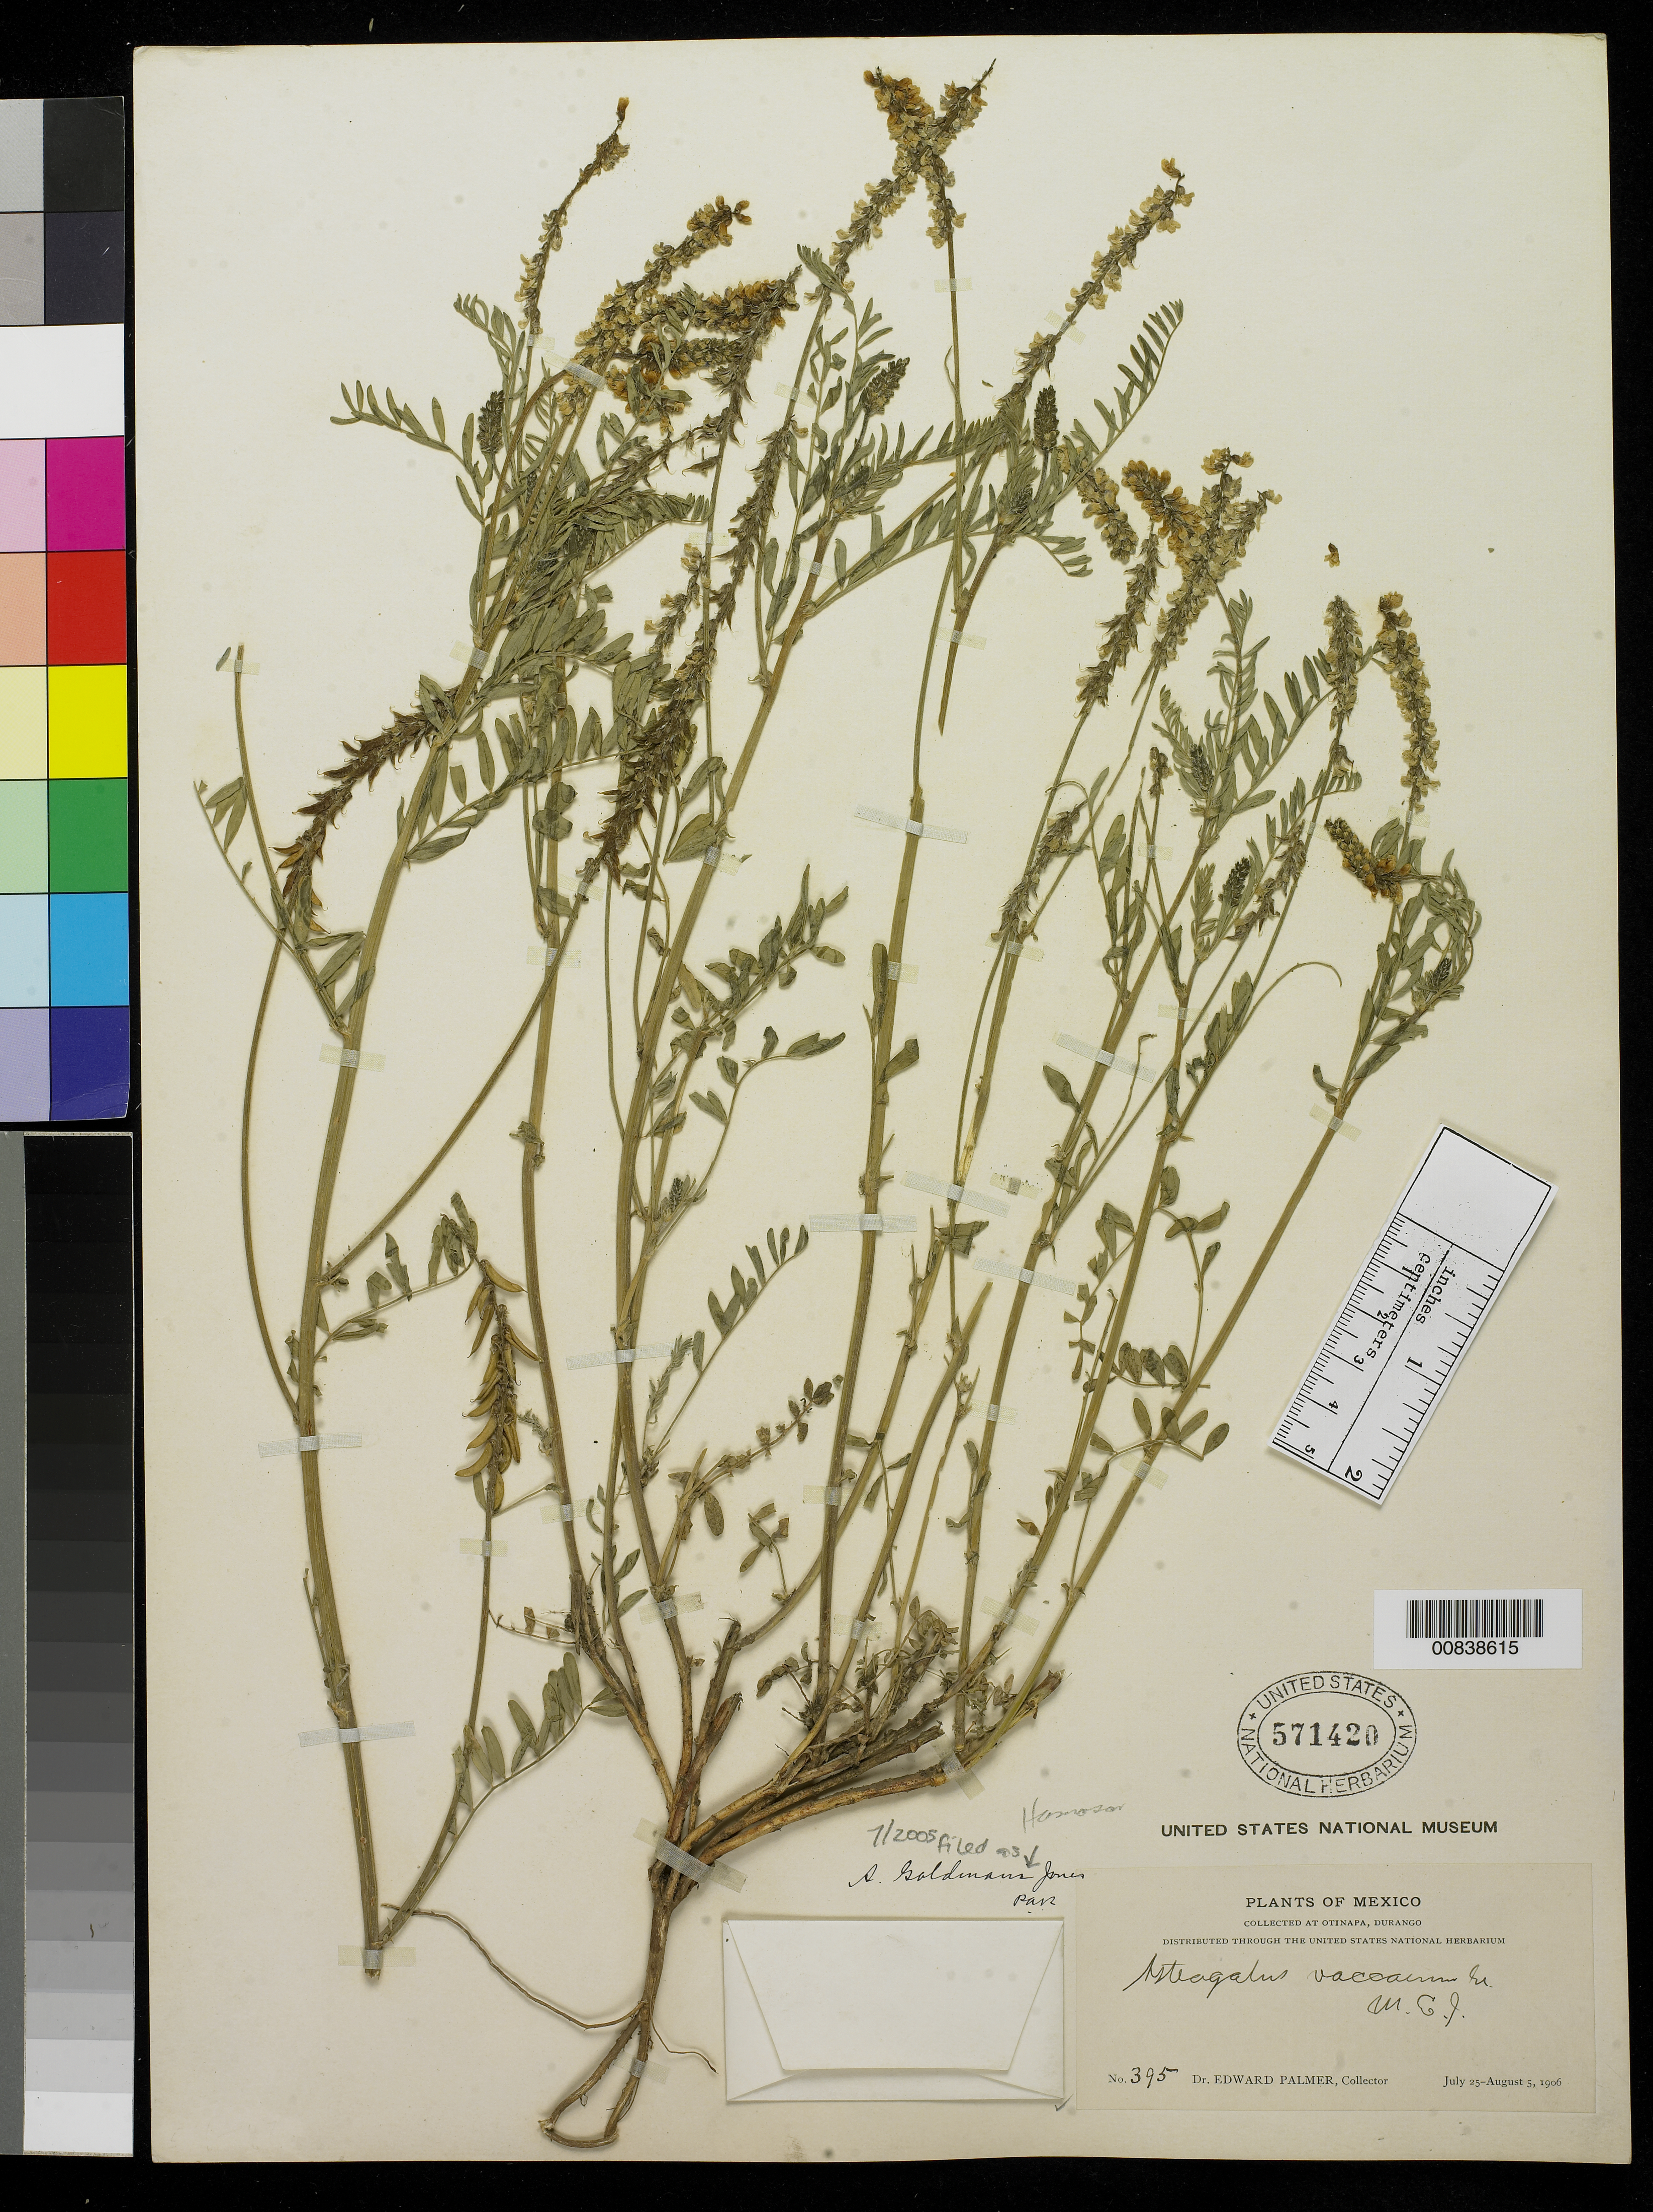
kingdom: Plantae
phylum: Tracheophyta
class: Magnoliopsida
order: Fabales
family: Fabaceae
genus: Astragalus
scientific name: Astragalus goldmanii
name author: M.E. Jones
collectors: E. Palmer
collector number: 395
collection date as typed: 25 Jul 1906 to 05 Aug 1906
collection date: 1906-07-25/1906-08-05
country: Mexico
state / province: Durango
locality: Otinapa, Durango.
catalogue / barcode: US 571420